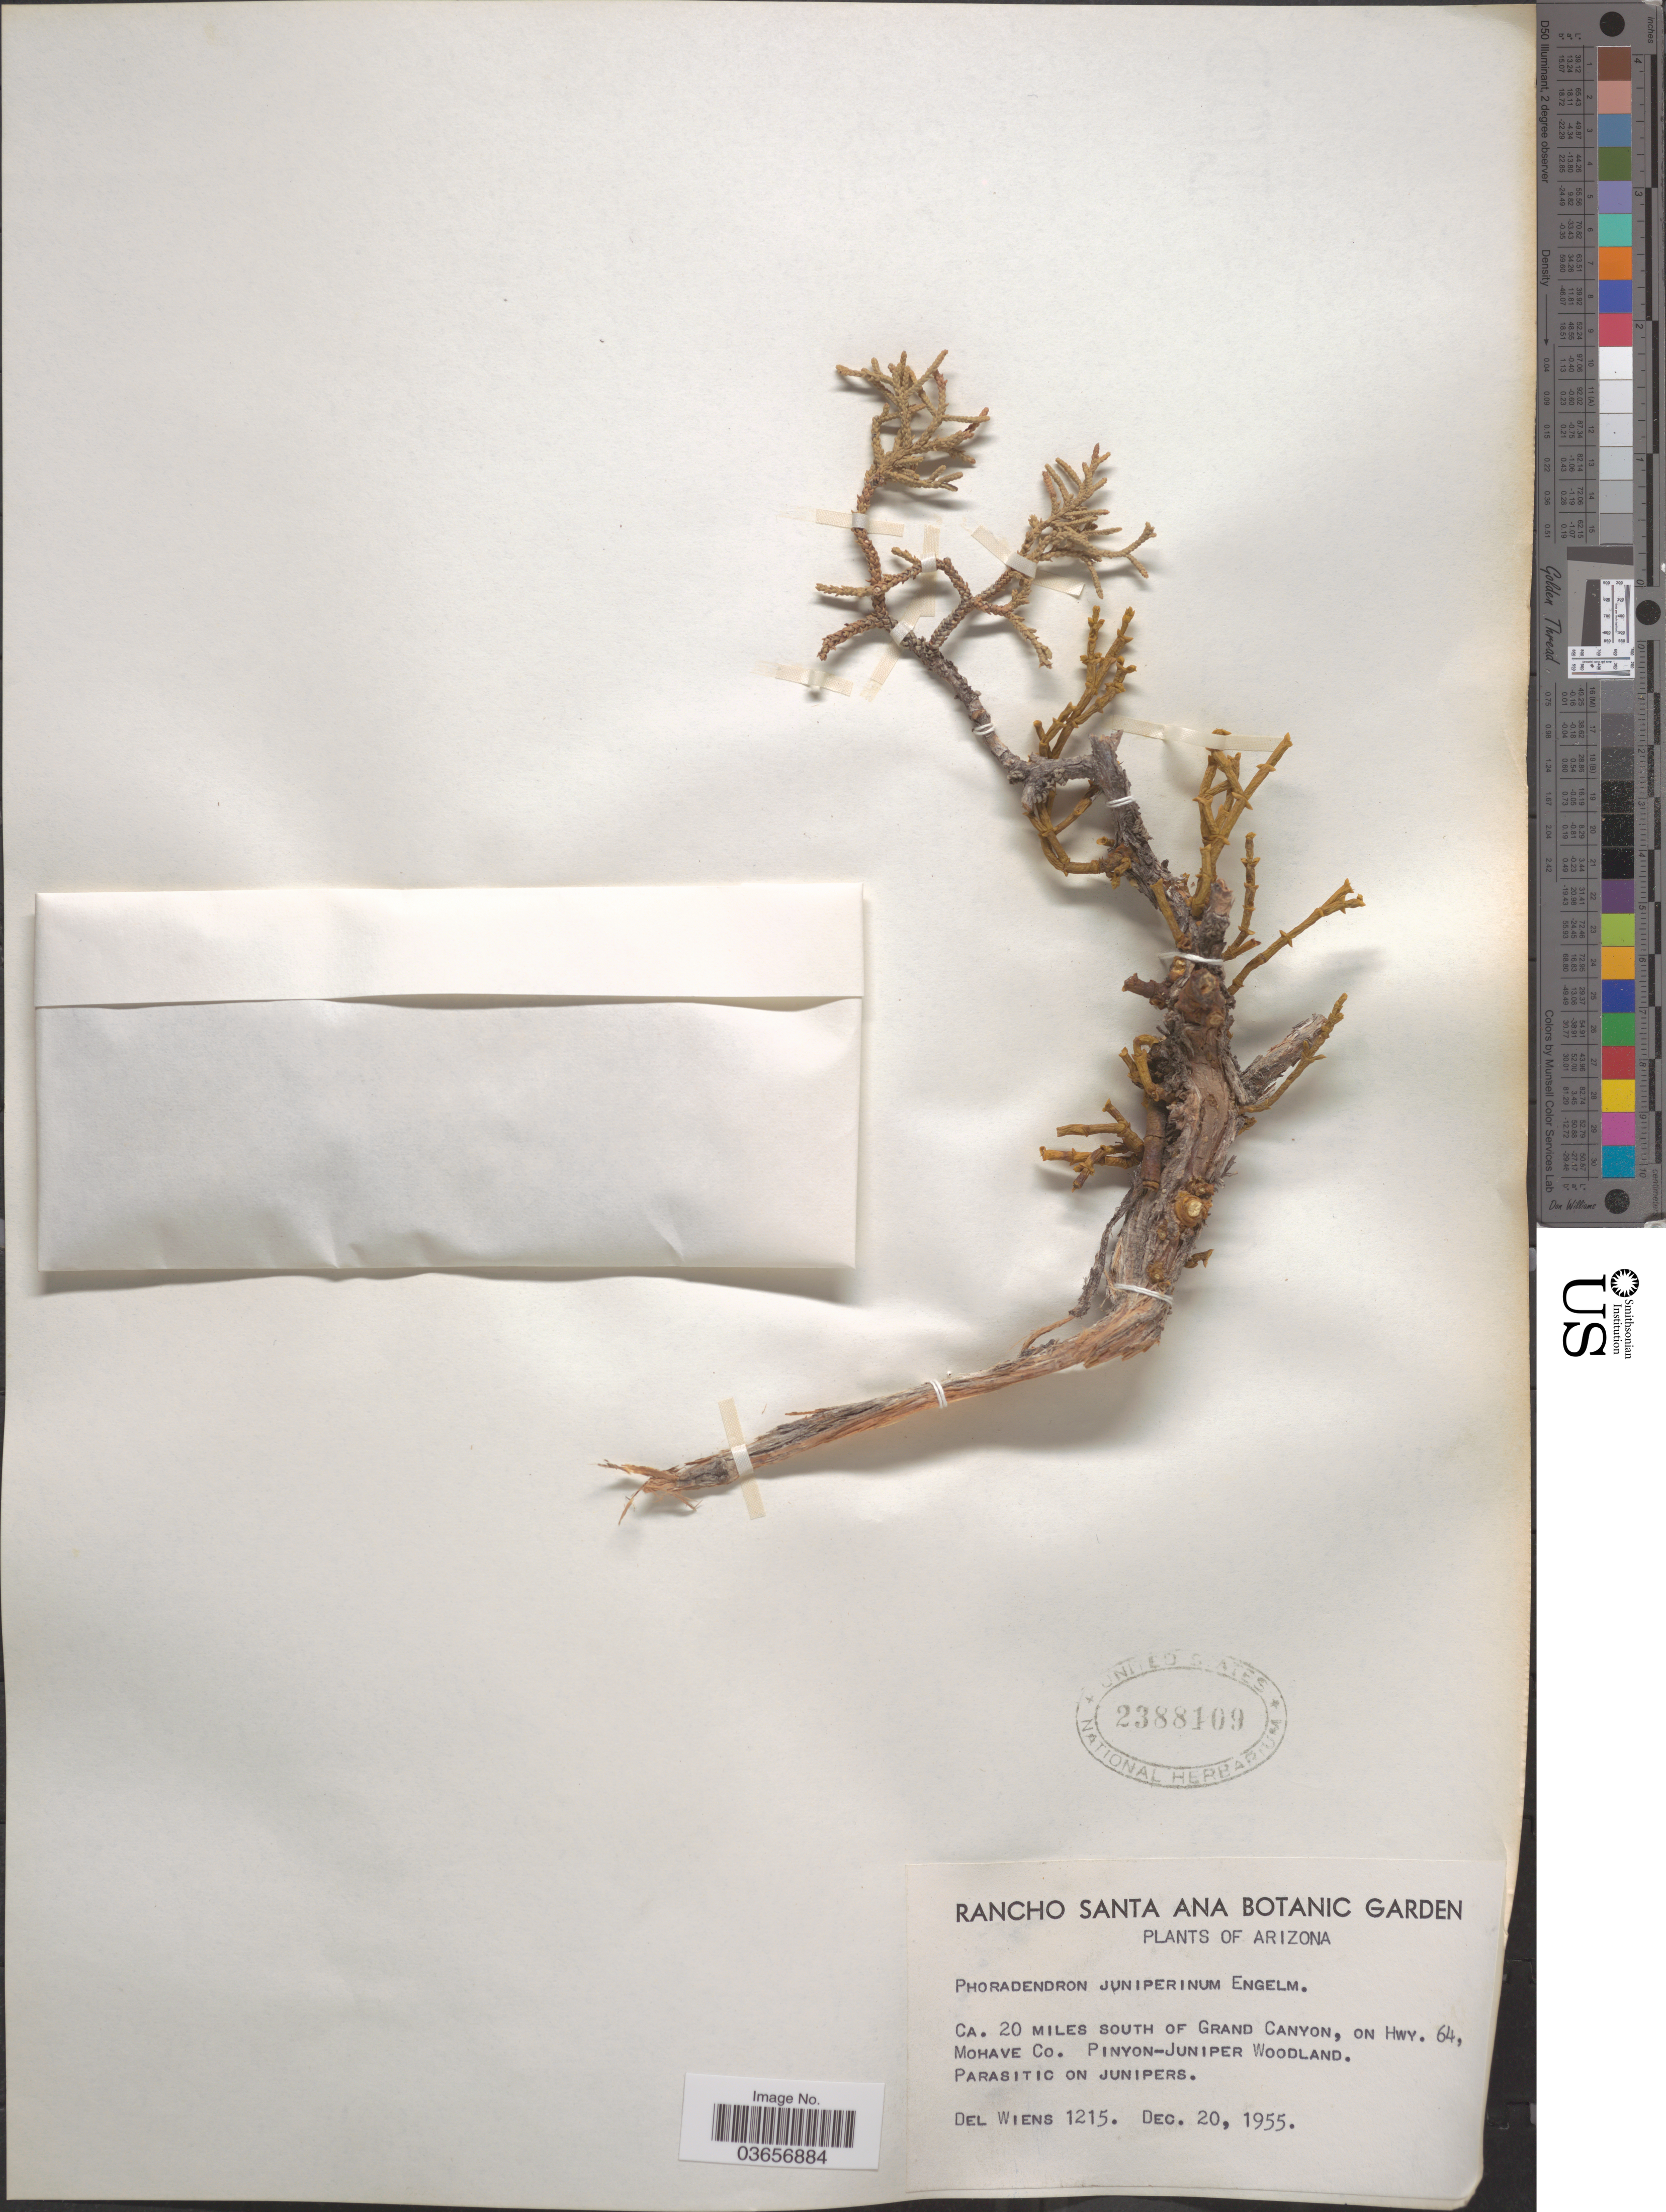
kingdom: Plantae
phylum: Tracheophyta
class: Magnoliopsida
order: Santalales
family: Viscaceae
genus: Phoradendron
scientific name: Phoradendron juniperinum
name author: Engelm. ex A. Gray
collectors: D. Wiens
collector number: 1215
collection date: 1955-12-20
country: United States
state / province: Arizona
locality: Ca. 20 miles south of Grand Canyon, on Hwy. 64. Mohave Co.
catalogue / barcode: US 2388109